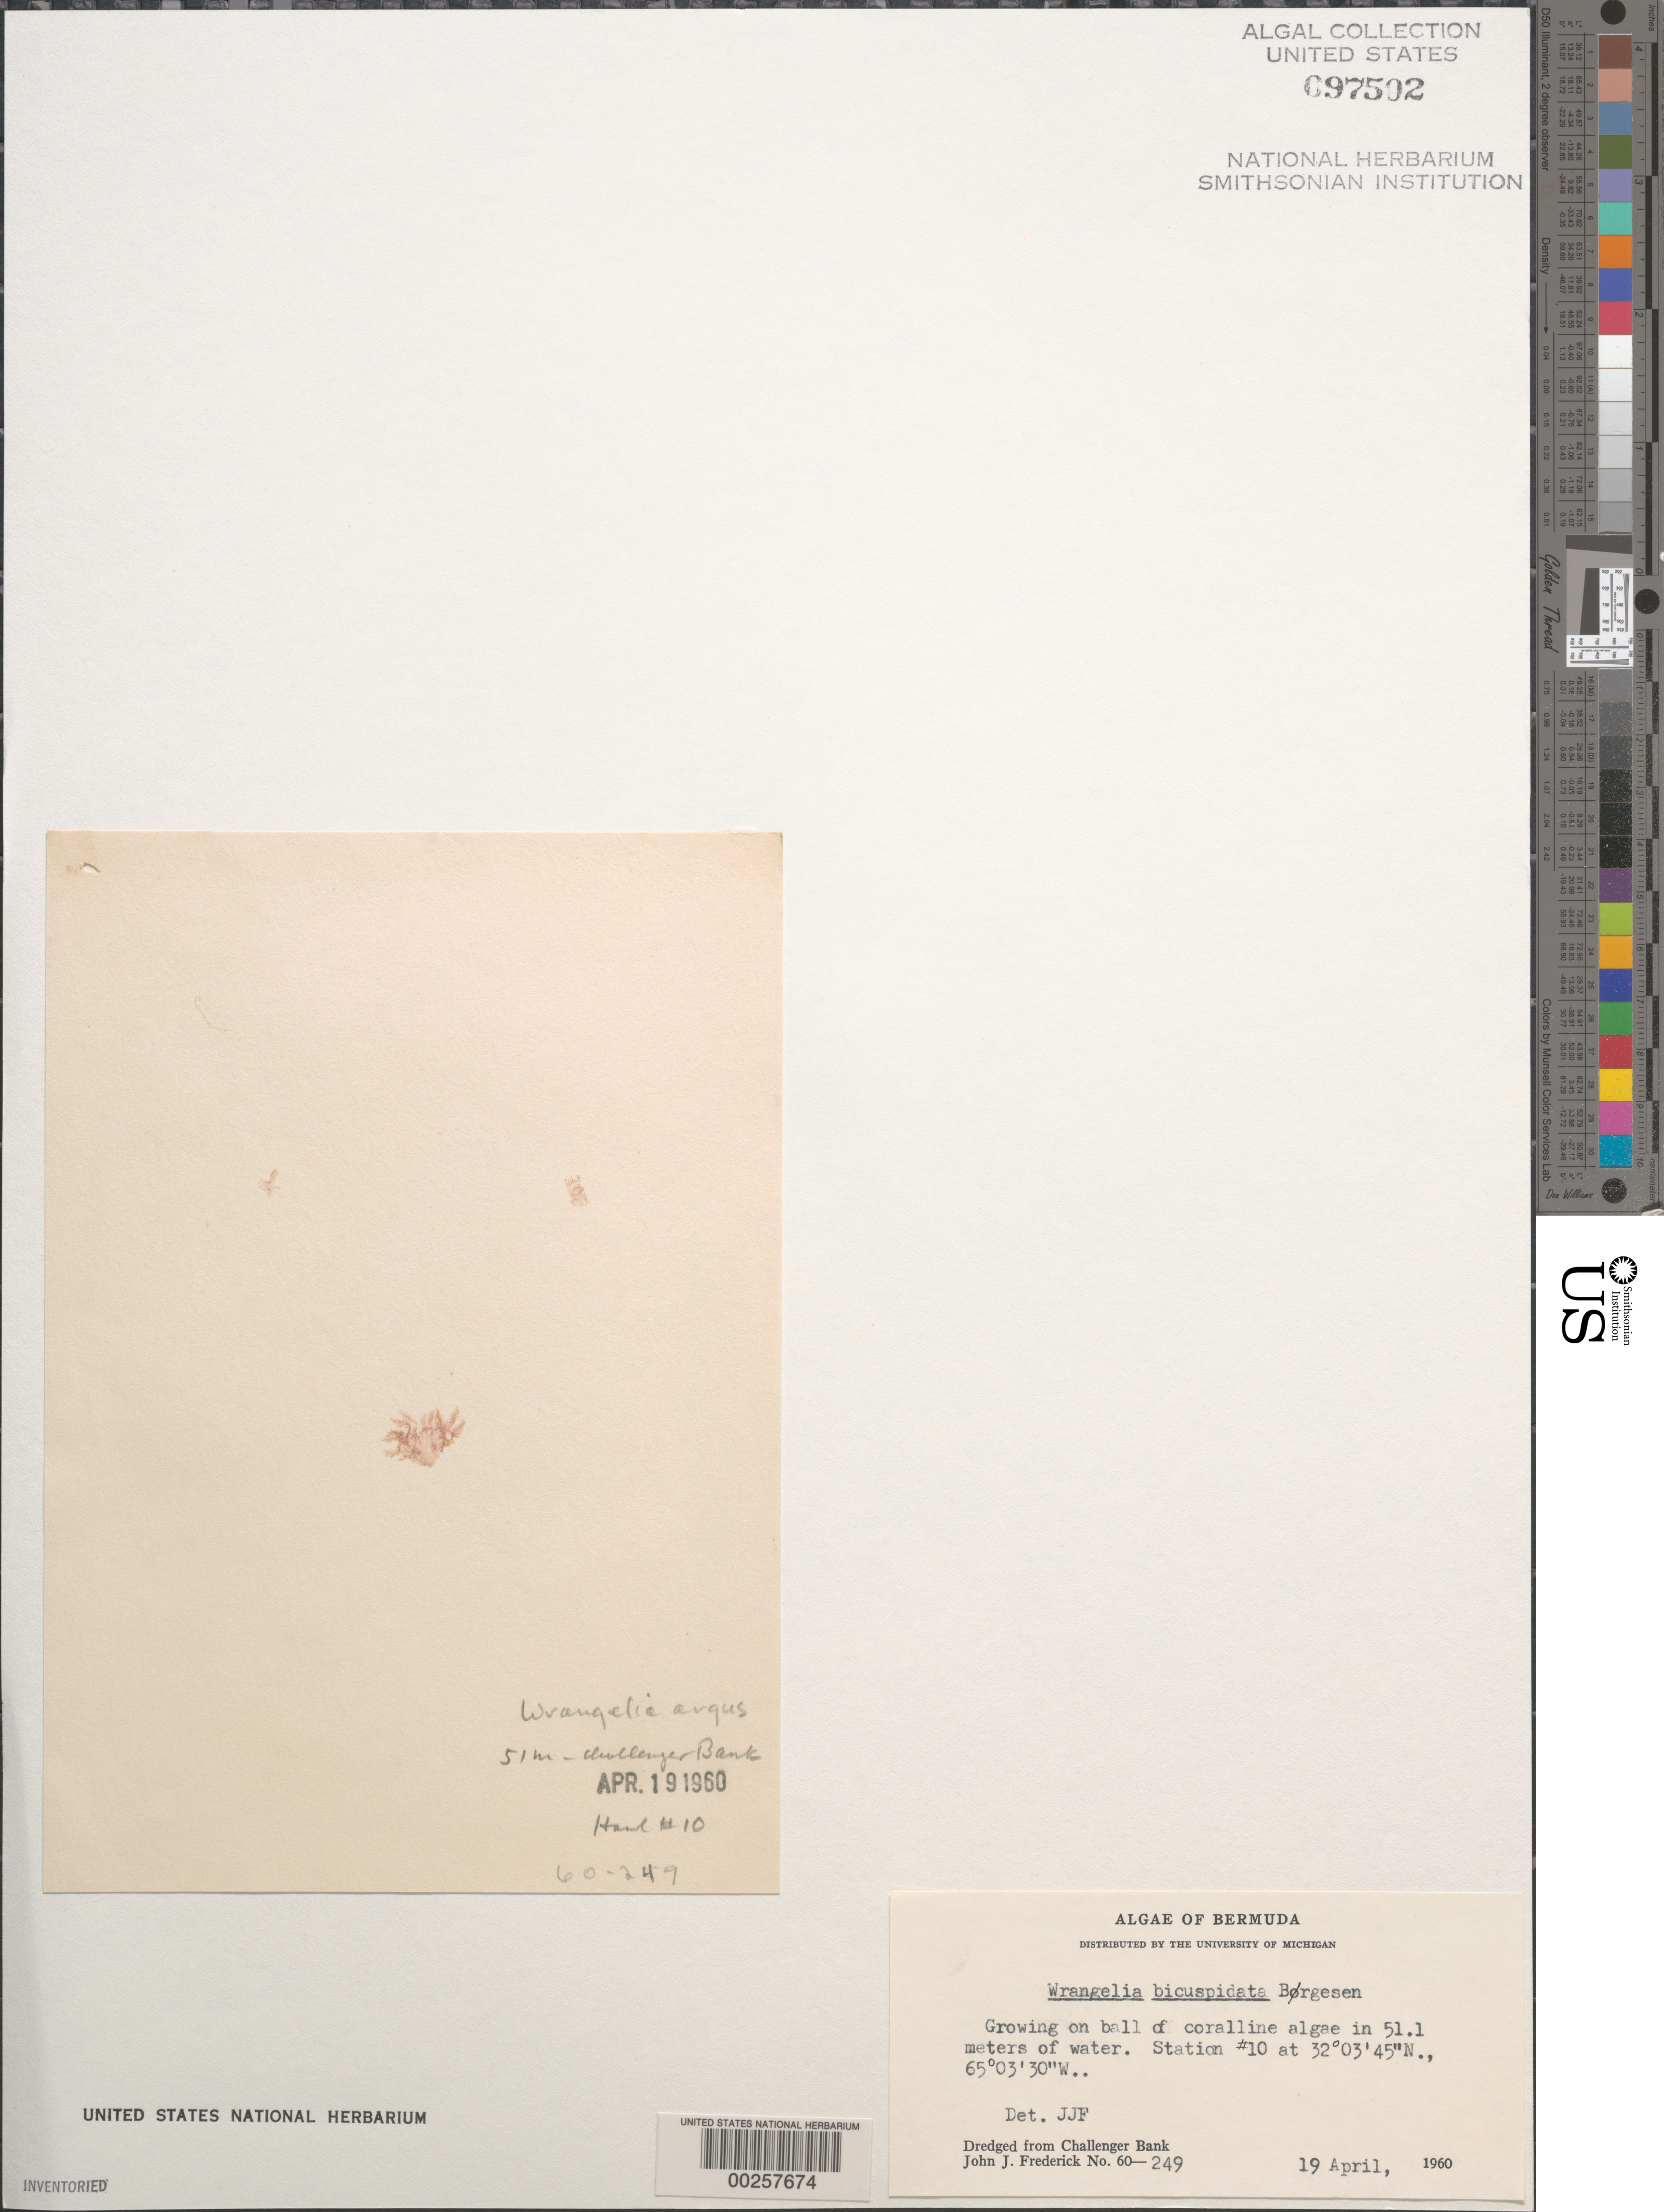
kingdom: Plantae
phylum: Rhodophyta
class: Florideophyceae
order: Ceramiales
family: Wrangeliaceae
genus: Wrangelia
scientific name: Wrangelia bicuspidata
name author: Børgesen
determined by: Frederick, J. J.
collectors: J. Frederick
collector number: JJF 60-249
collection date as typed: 19 Apr 1960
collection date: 1960-04-19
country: Bermuda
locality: Challenger Bank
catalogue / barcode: US 97502